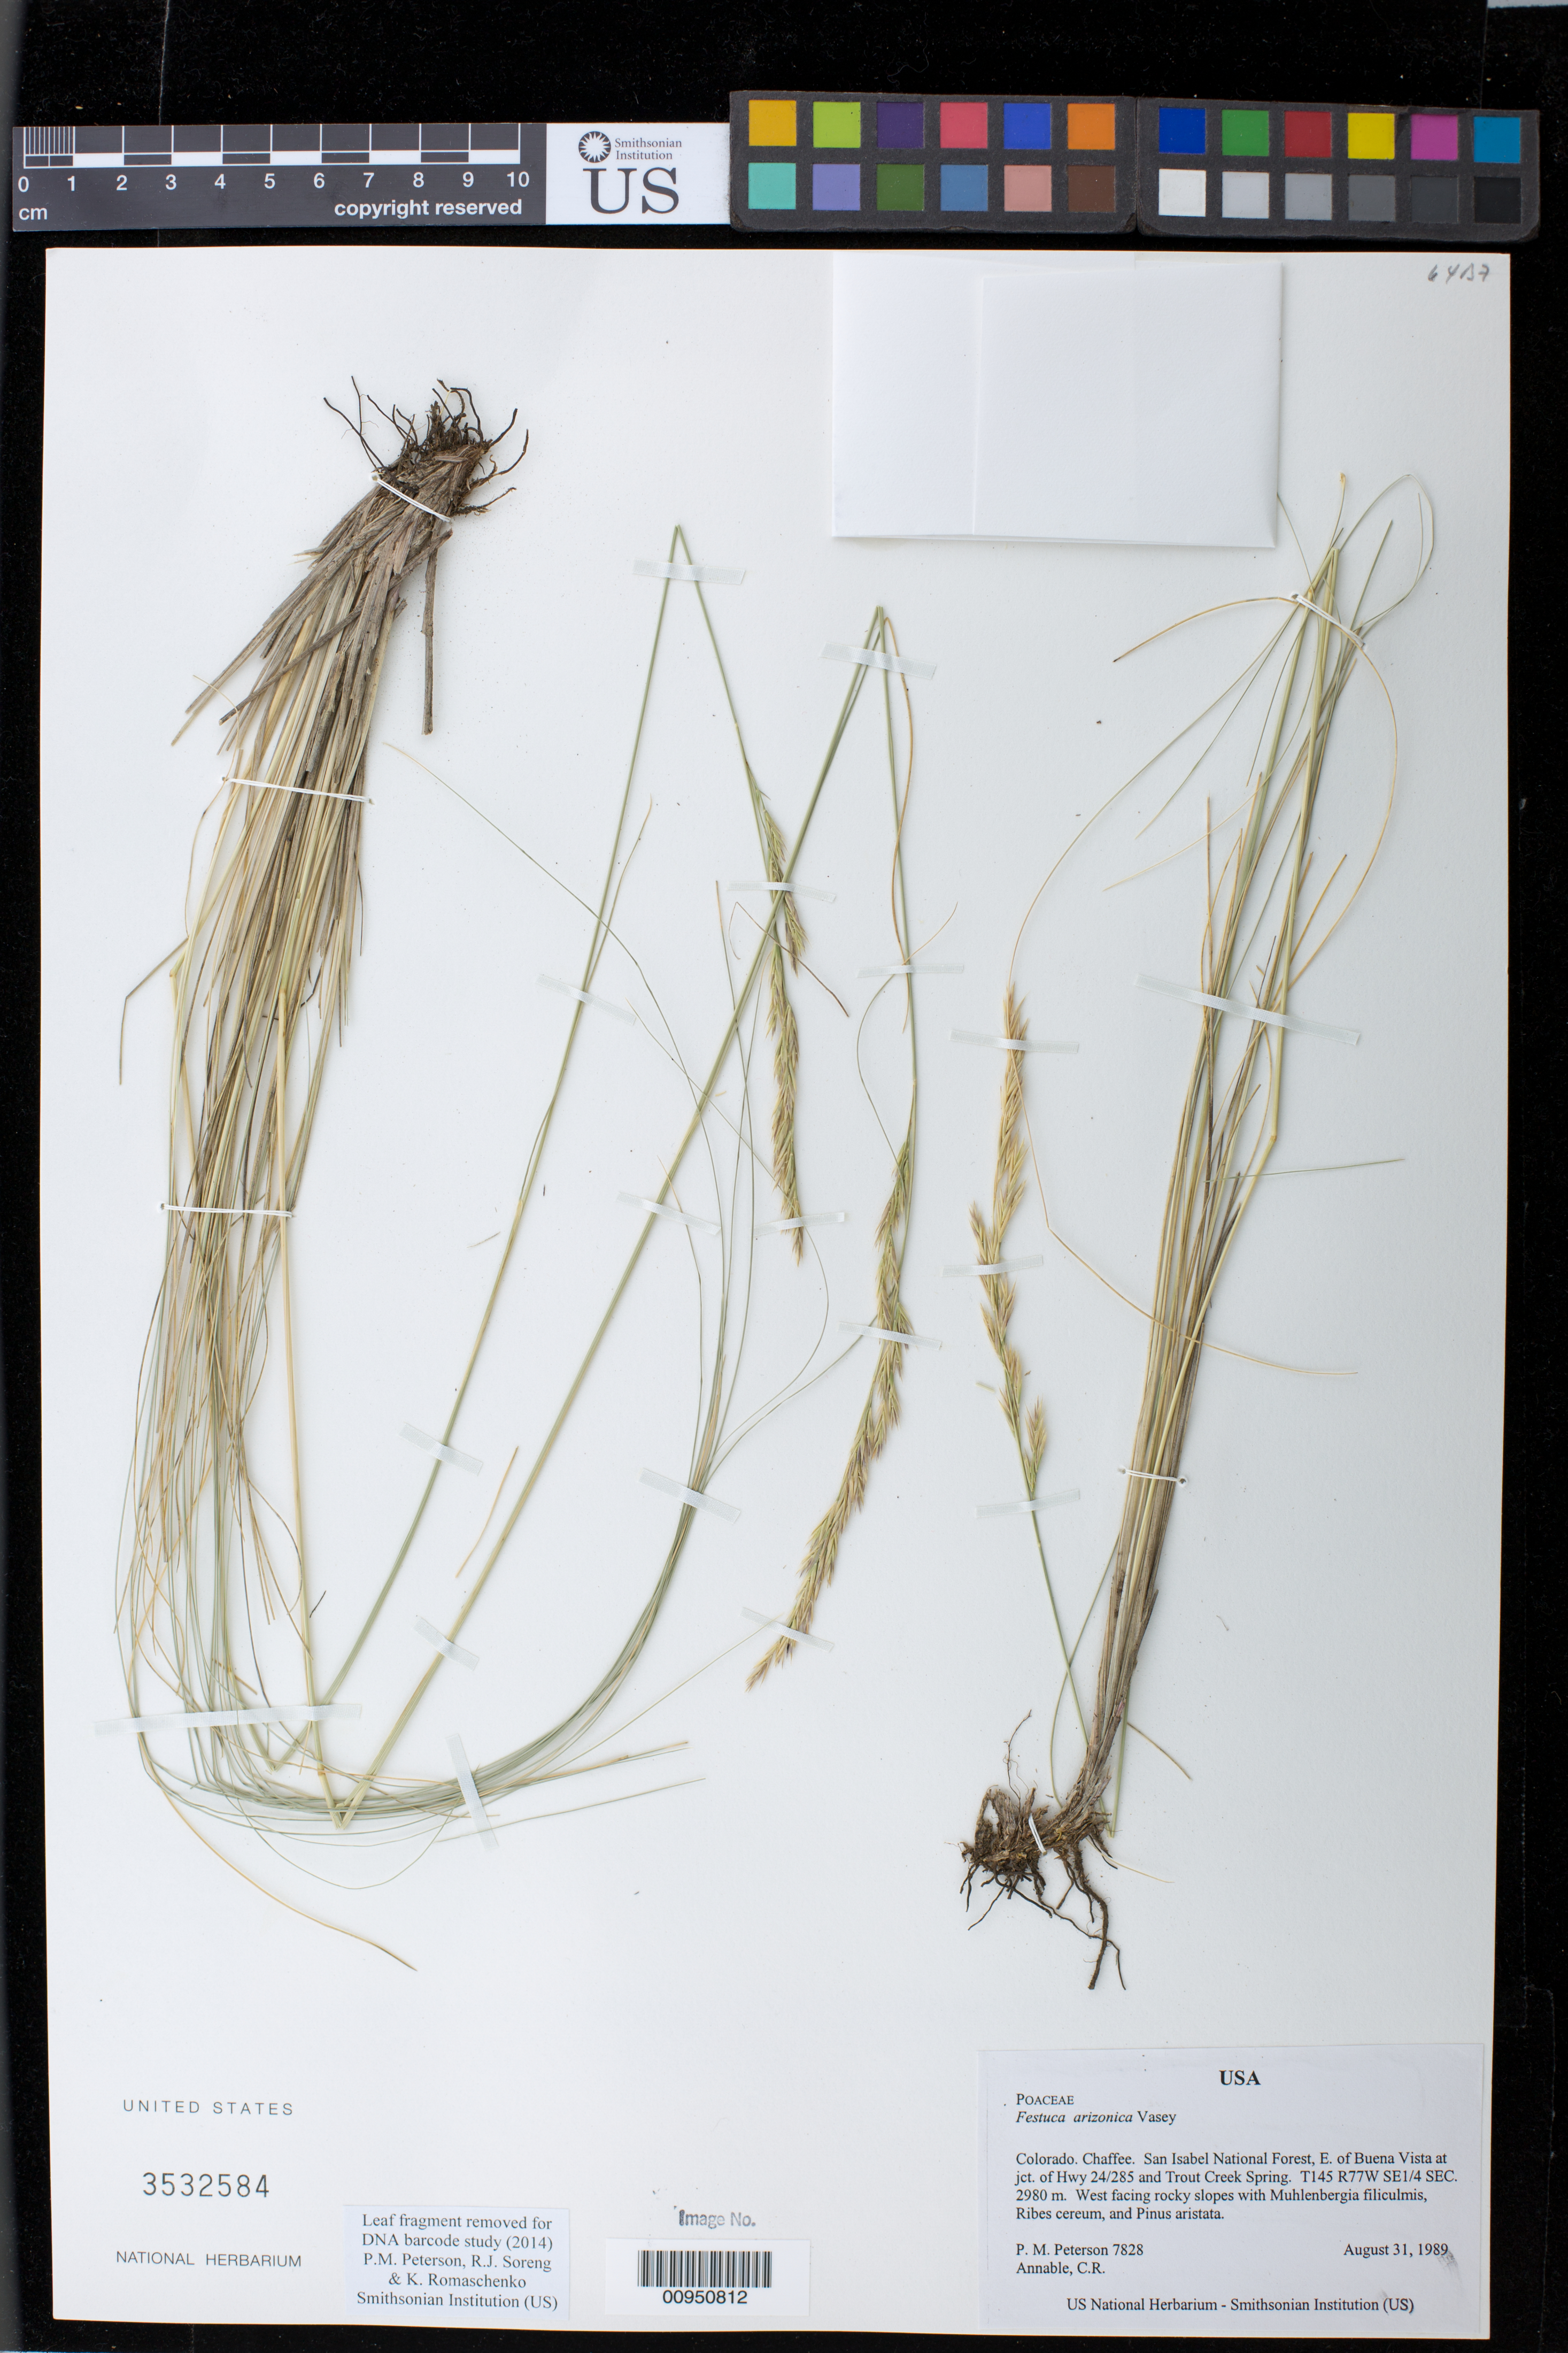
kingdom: Plantae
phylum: Tracheophyta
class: Liliopsida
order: Poales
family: Poaceae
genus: Festuca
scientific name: Festuca arizonica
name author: Vasey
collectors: P. M. Peterson & C. R. Annable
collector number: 07828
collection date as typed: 31 Aug 1989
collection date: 1989-08-31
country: United States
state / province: Colorado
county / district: Chaffee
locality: San Isabel National Forest, E. of Buena Vista at jct. of Hwy 24/285 and Trout Creek Spring. T145 R77W SE1/4 SEC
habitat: West facing rocky slopes with Muhlenbergia filiculmis, Ribes cereum, and Pinus aristata.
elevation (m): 2980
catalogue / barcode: US 3532584